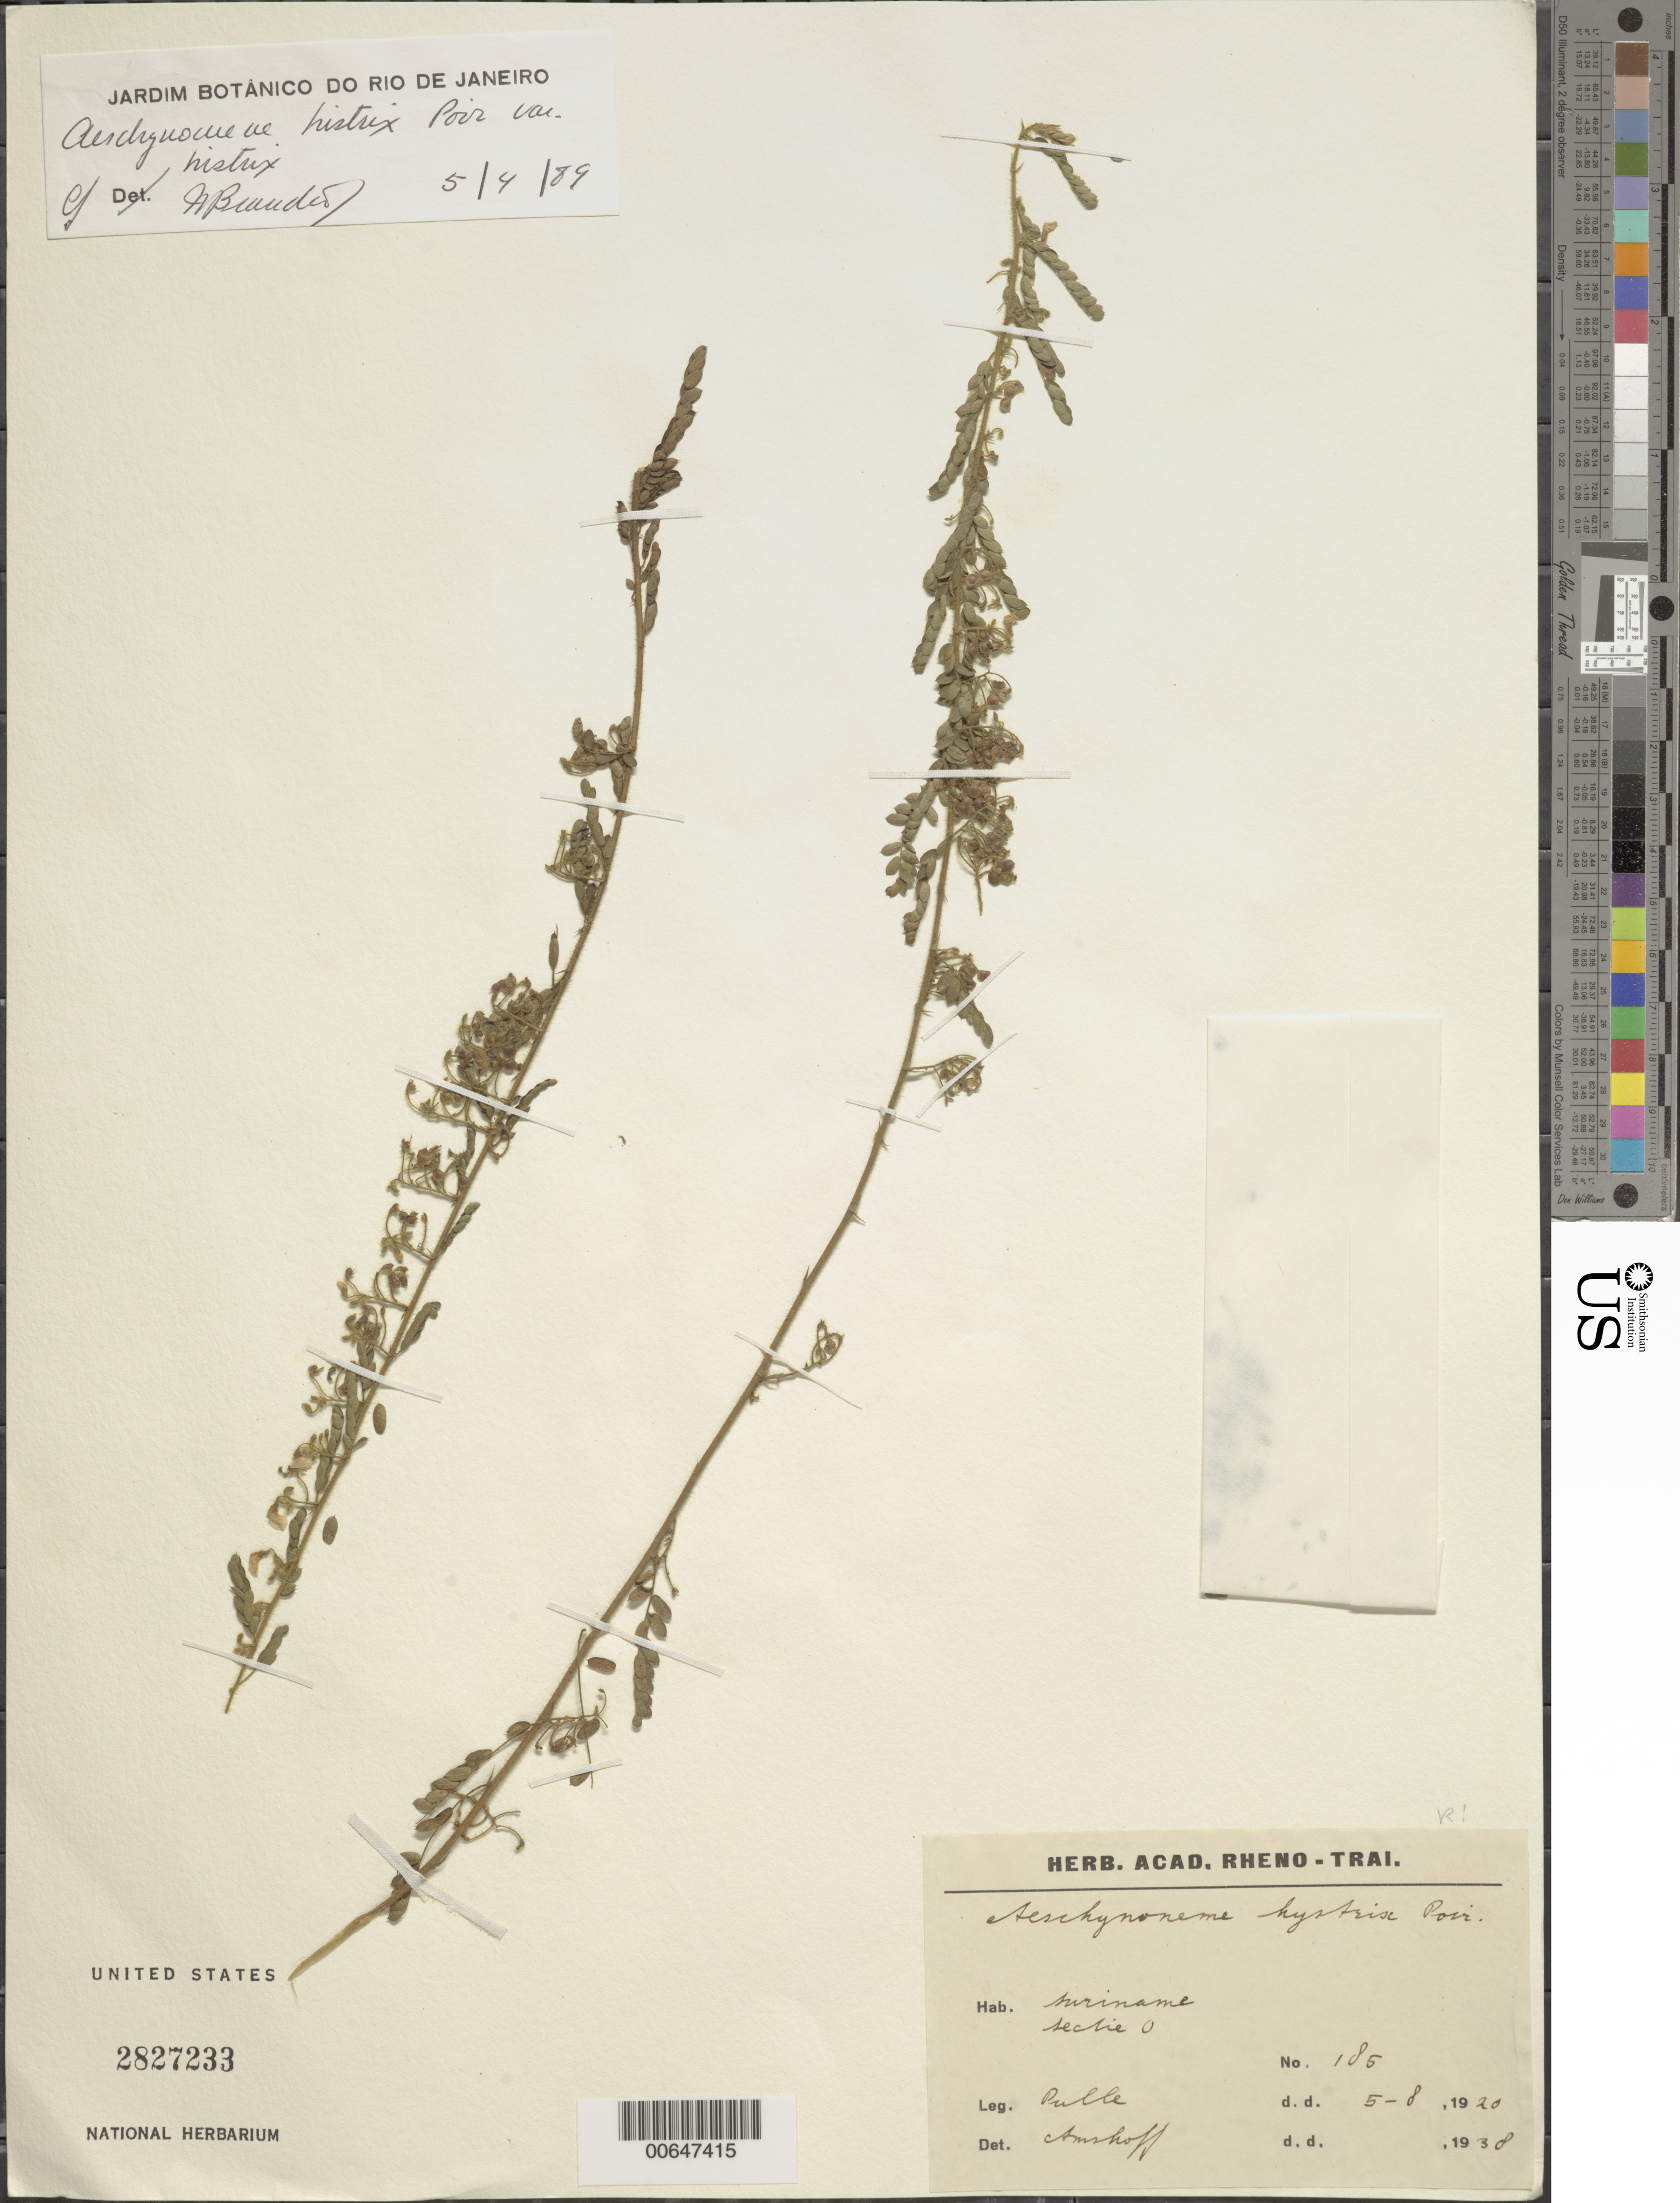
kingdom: Plantae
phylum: Tracheophyta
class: Magnoliopsida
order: Fabales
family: Fabaceae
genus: Aeschynomene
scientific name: Aeschynomene histrix var. histrix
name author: Poir.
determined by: Branden, W.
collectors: A. A. Pulle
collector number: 185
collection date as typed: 5-Aug-20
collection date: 1920-08-05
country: Suriname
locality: Sectie O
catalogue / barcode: US 2827233